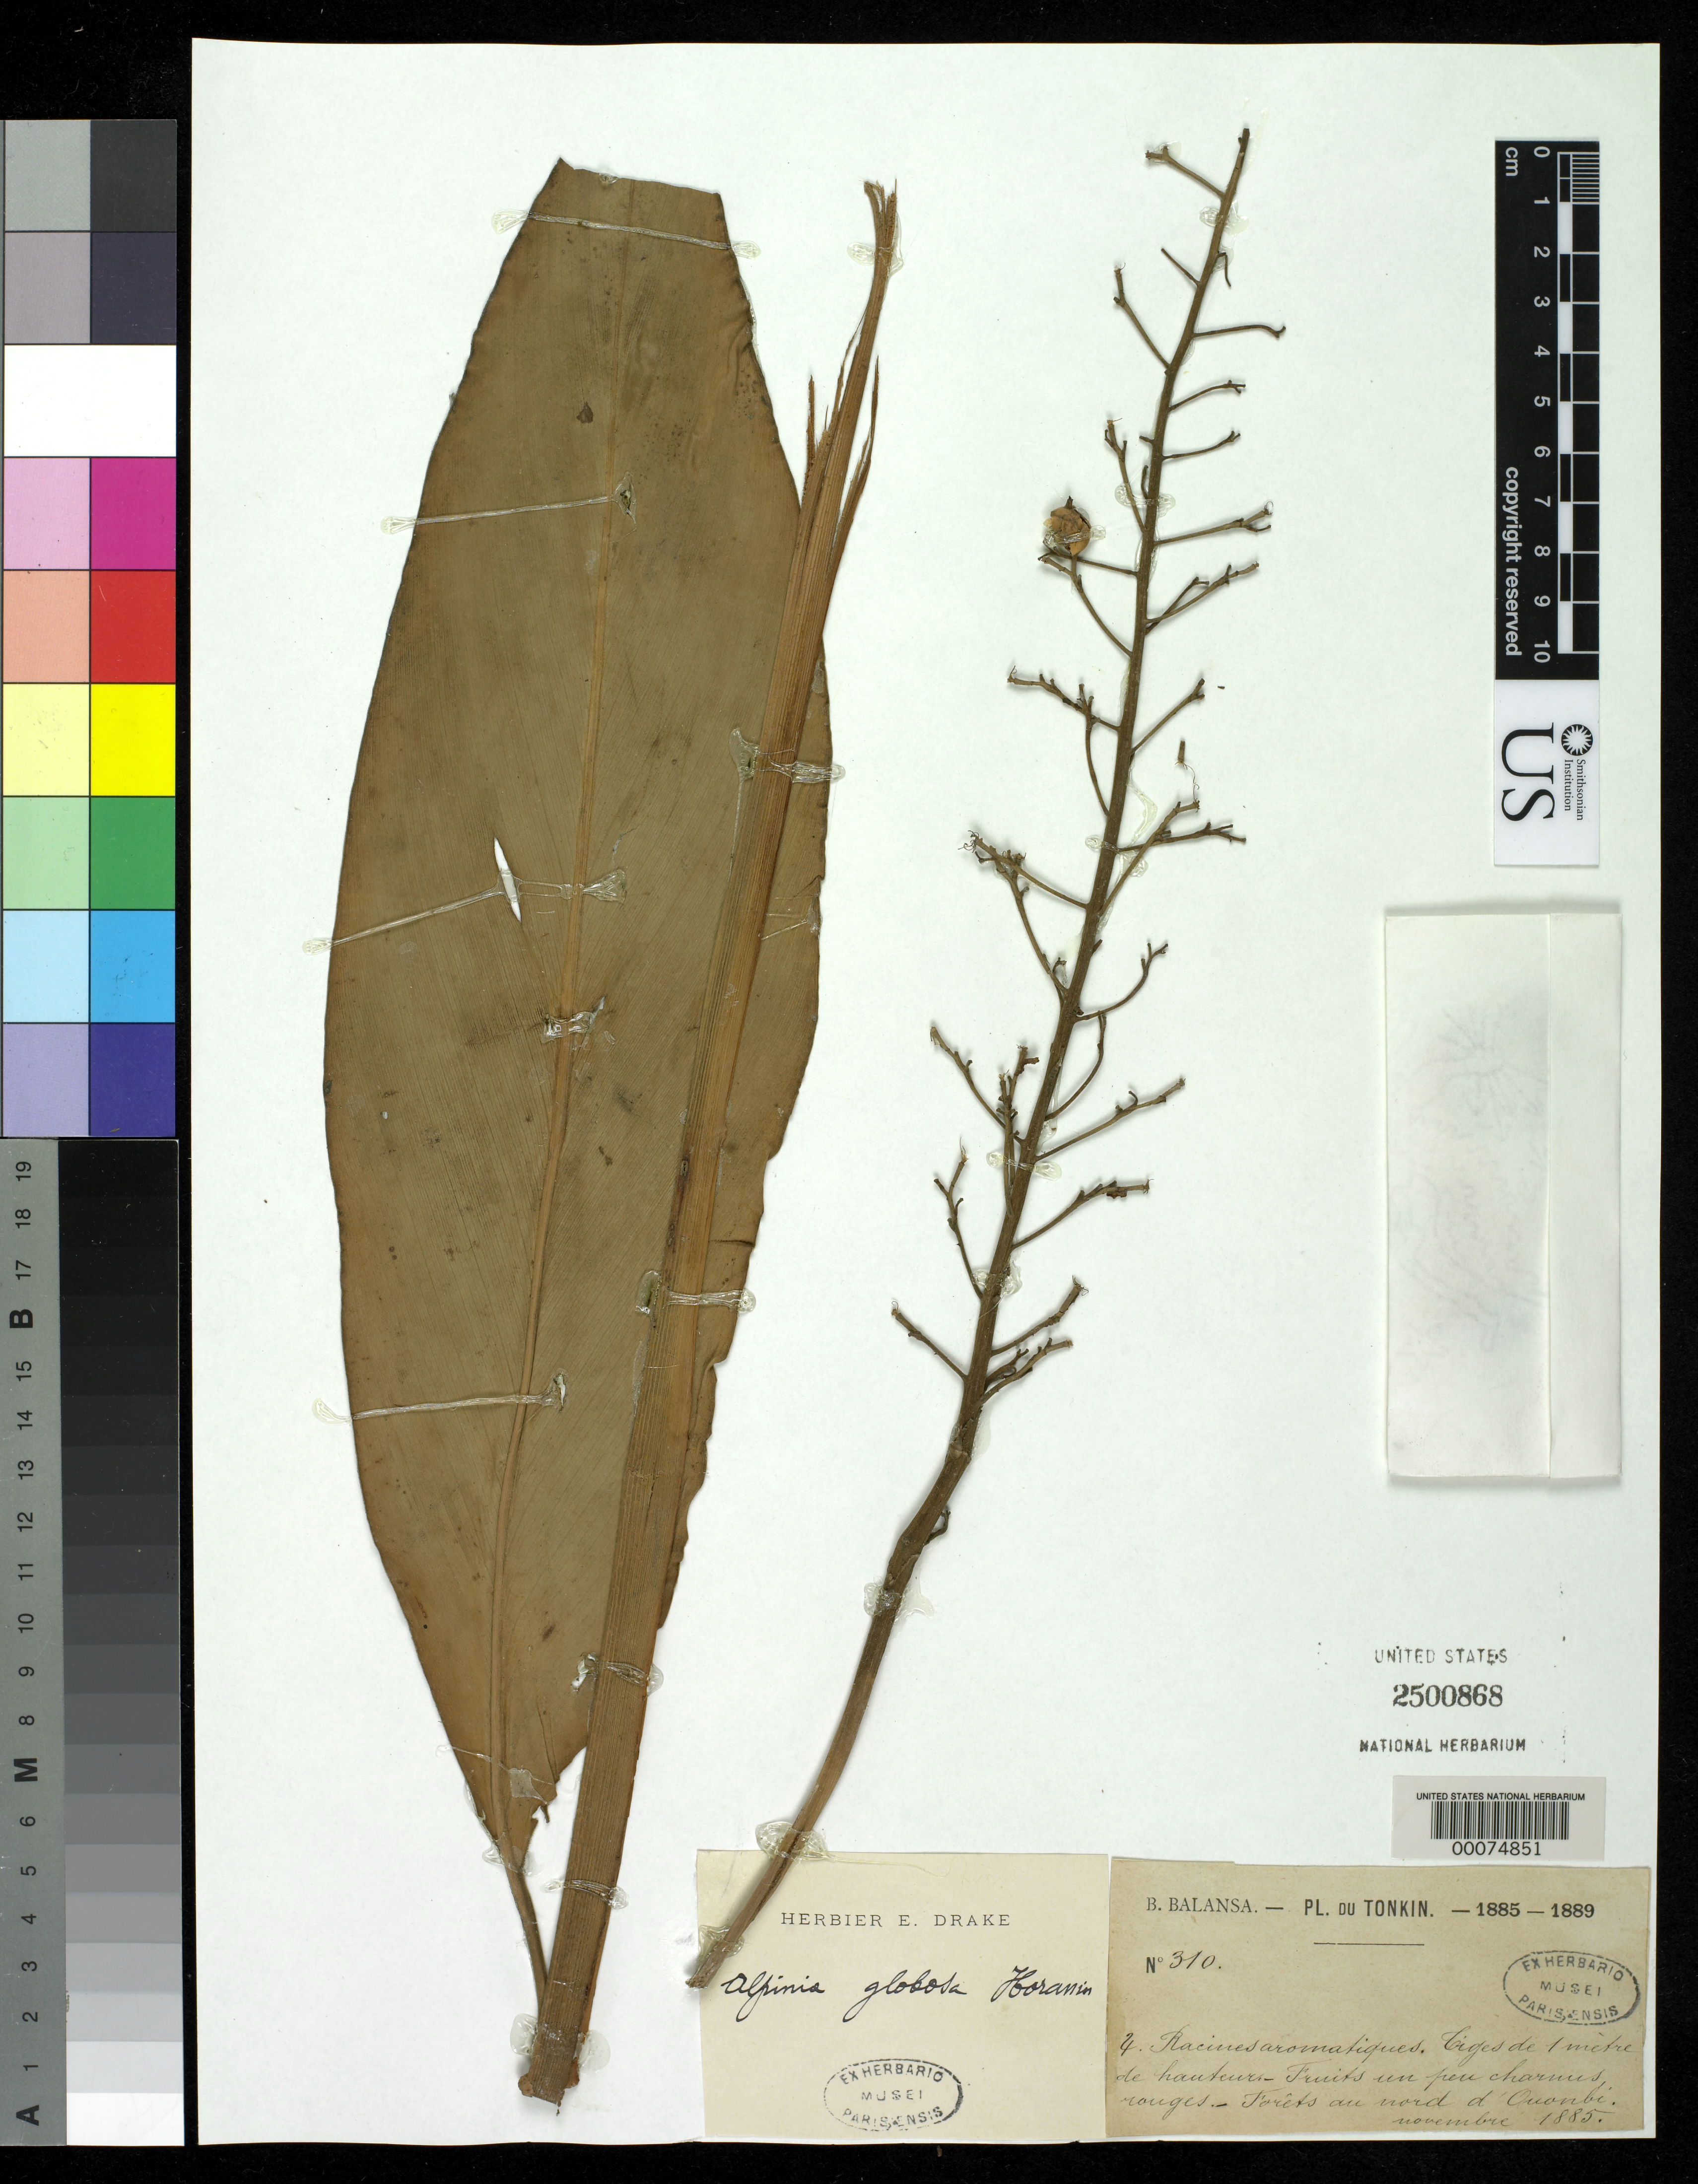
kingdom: Plantae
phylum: Tracheophyta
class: Liliopsida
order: Zingiberales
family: Zingiberaceae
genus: Alpinia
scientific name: Alpinia globosa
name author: (Lour.) Horan.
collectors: B. Balansa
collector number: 310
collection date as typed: Nov 1885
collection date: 1885-11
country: Vietnam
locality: Forests n of ouanbi, plants of tonkin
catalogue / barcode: US 2500868